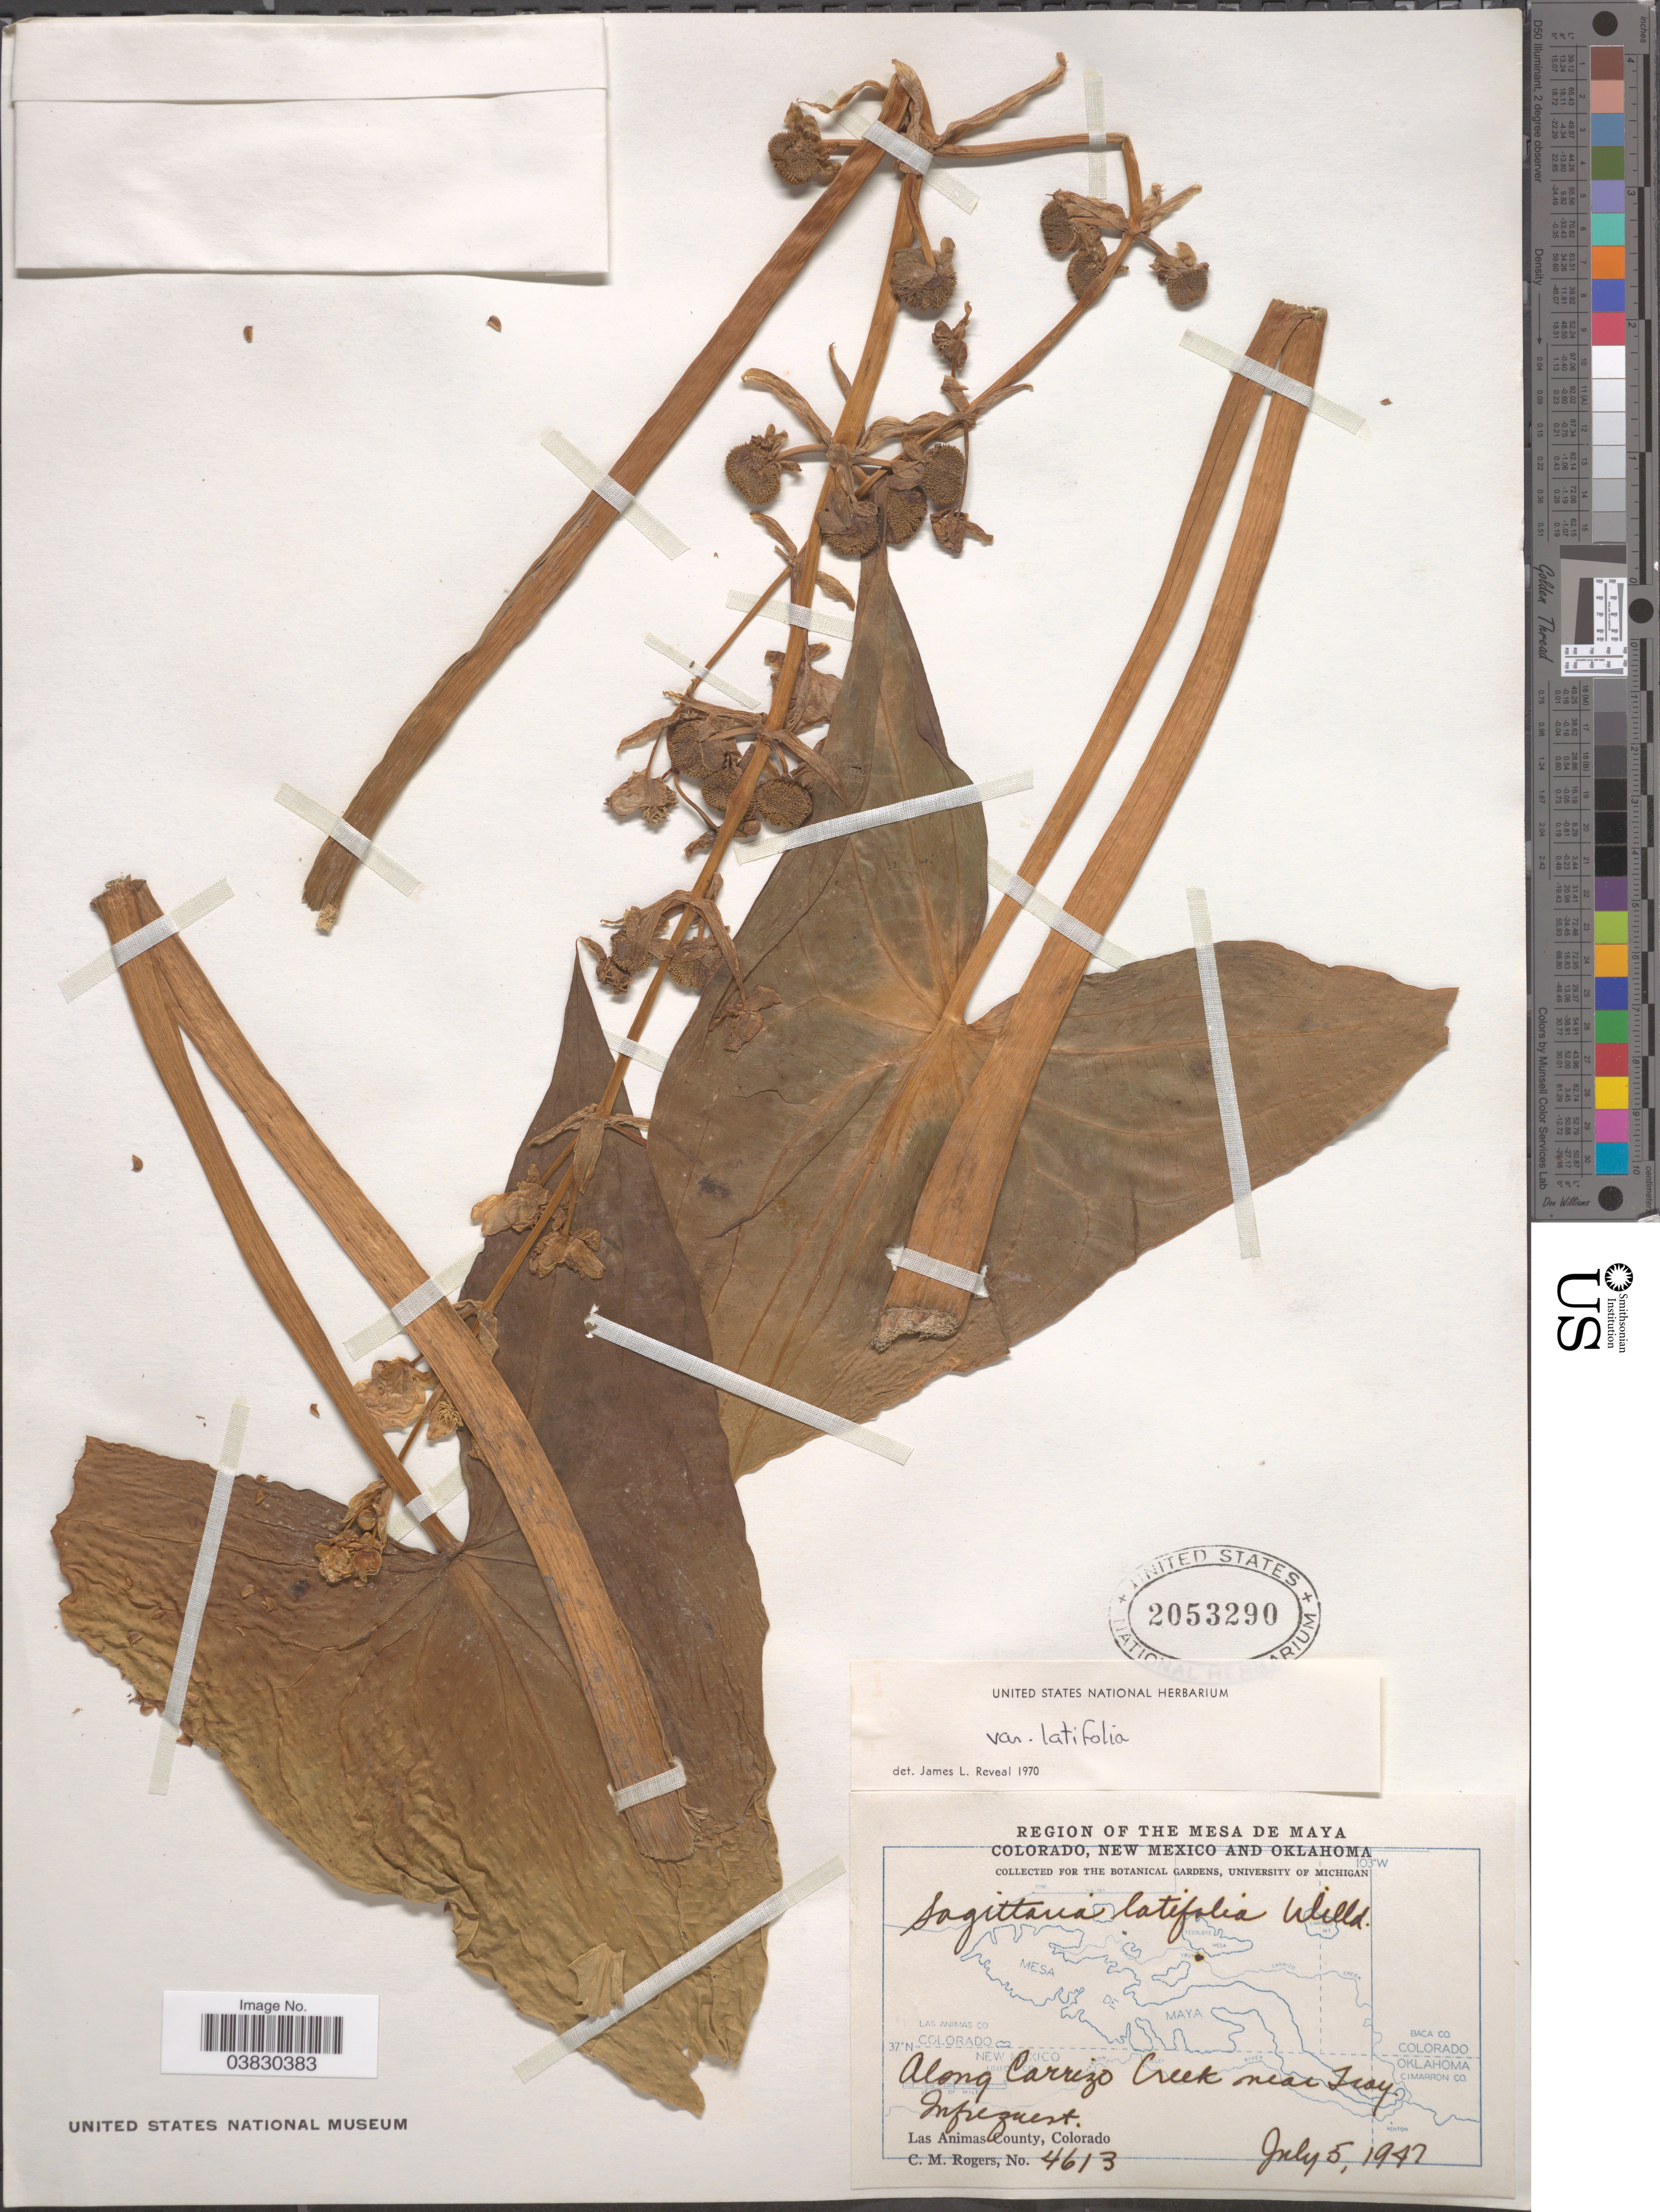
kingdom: Plantae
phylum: Tracheophyta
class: Liliopsida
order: Alismatales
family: Alismataceae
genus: Sagittaria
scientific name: Sagittaria latifolia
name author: Willd.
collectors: C. M. Rogers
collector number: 4613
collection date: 1947-07-05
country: United States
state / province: Colorado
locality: Region of the Mesa de Maya. Along Carrizo Creek near Icay. Las Animas County.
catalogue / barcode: US 2053290